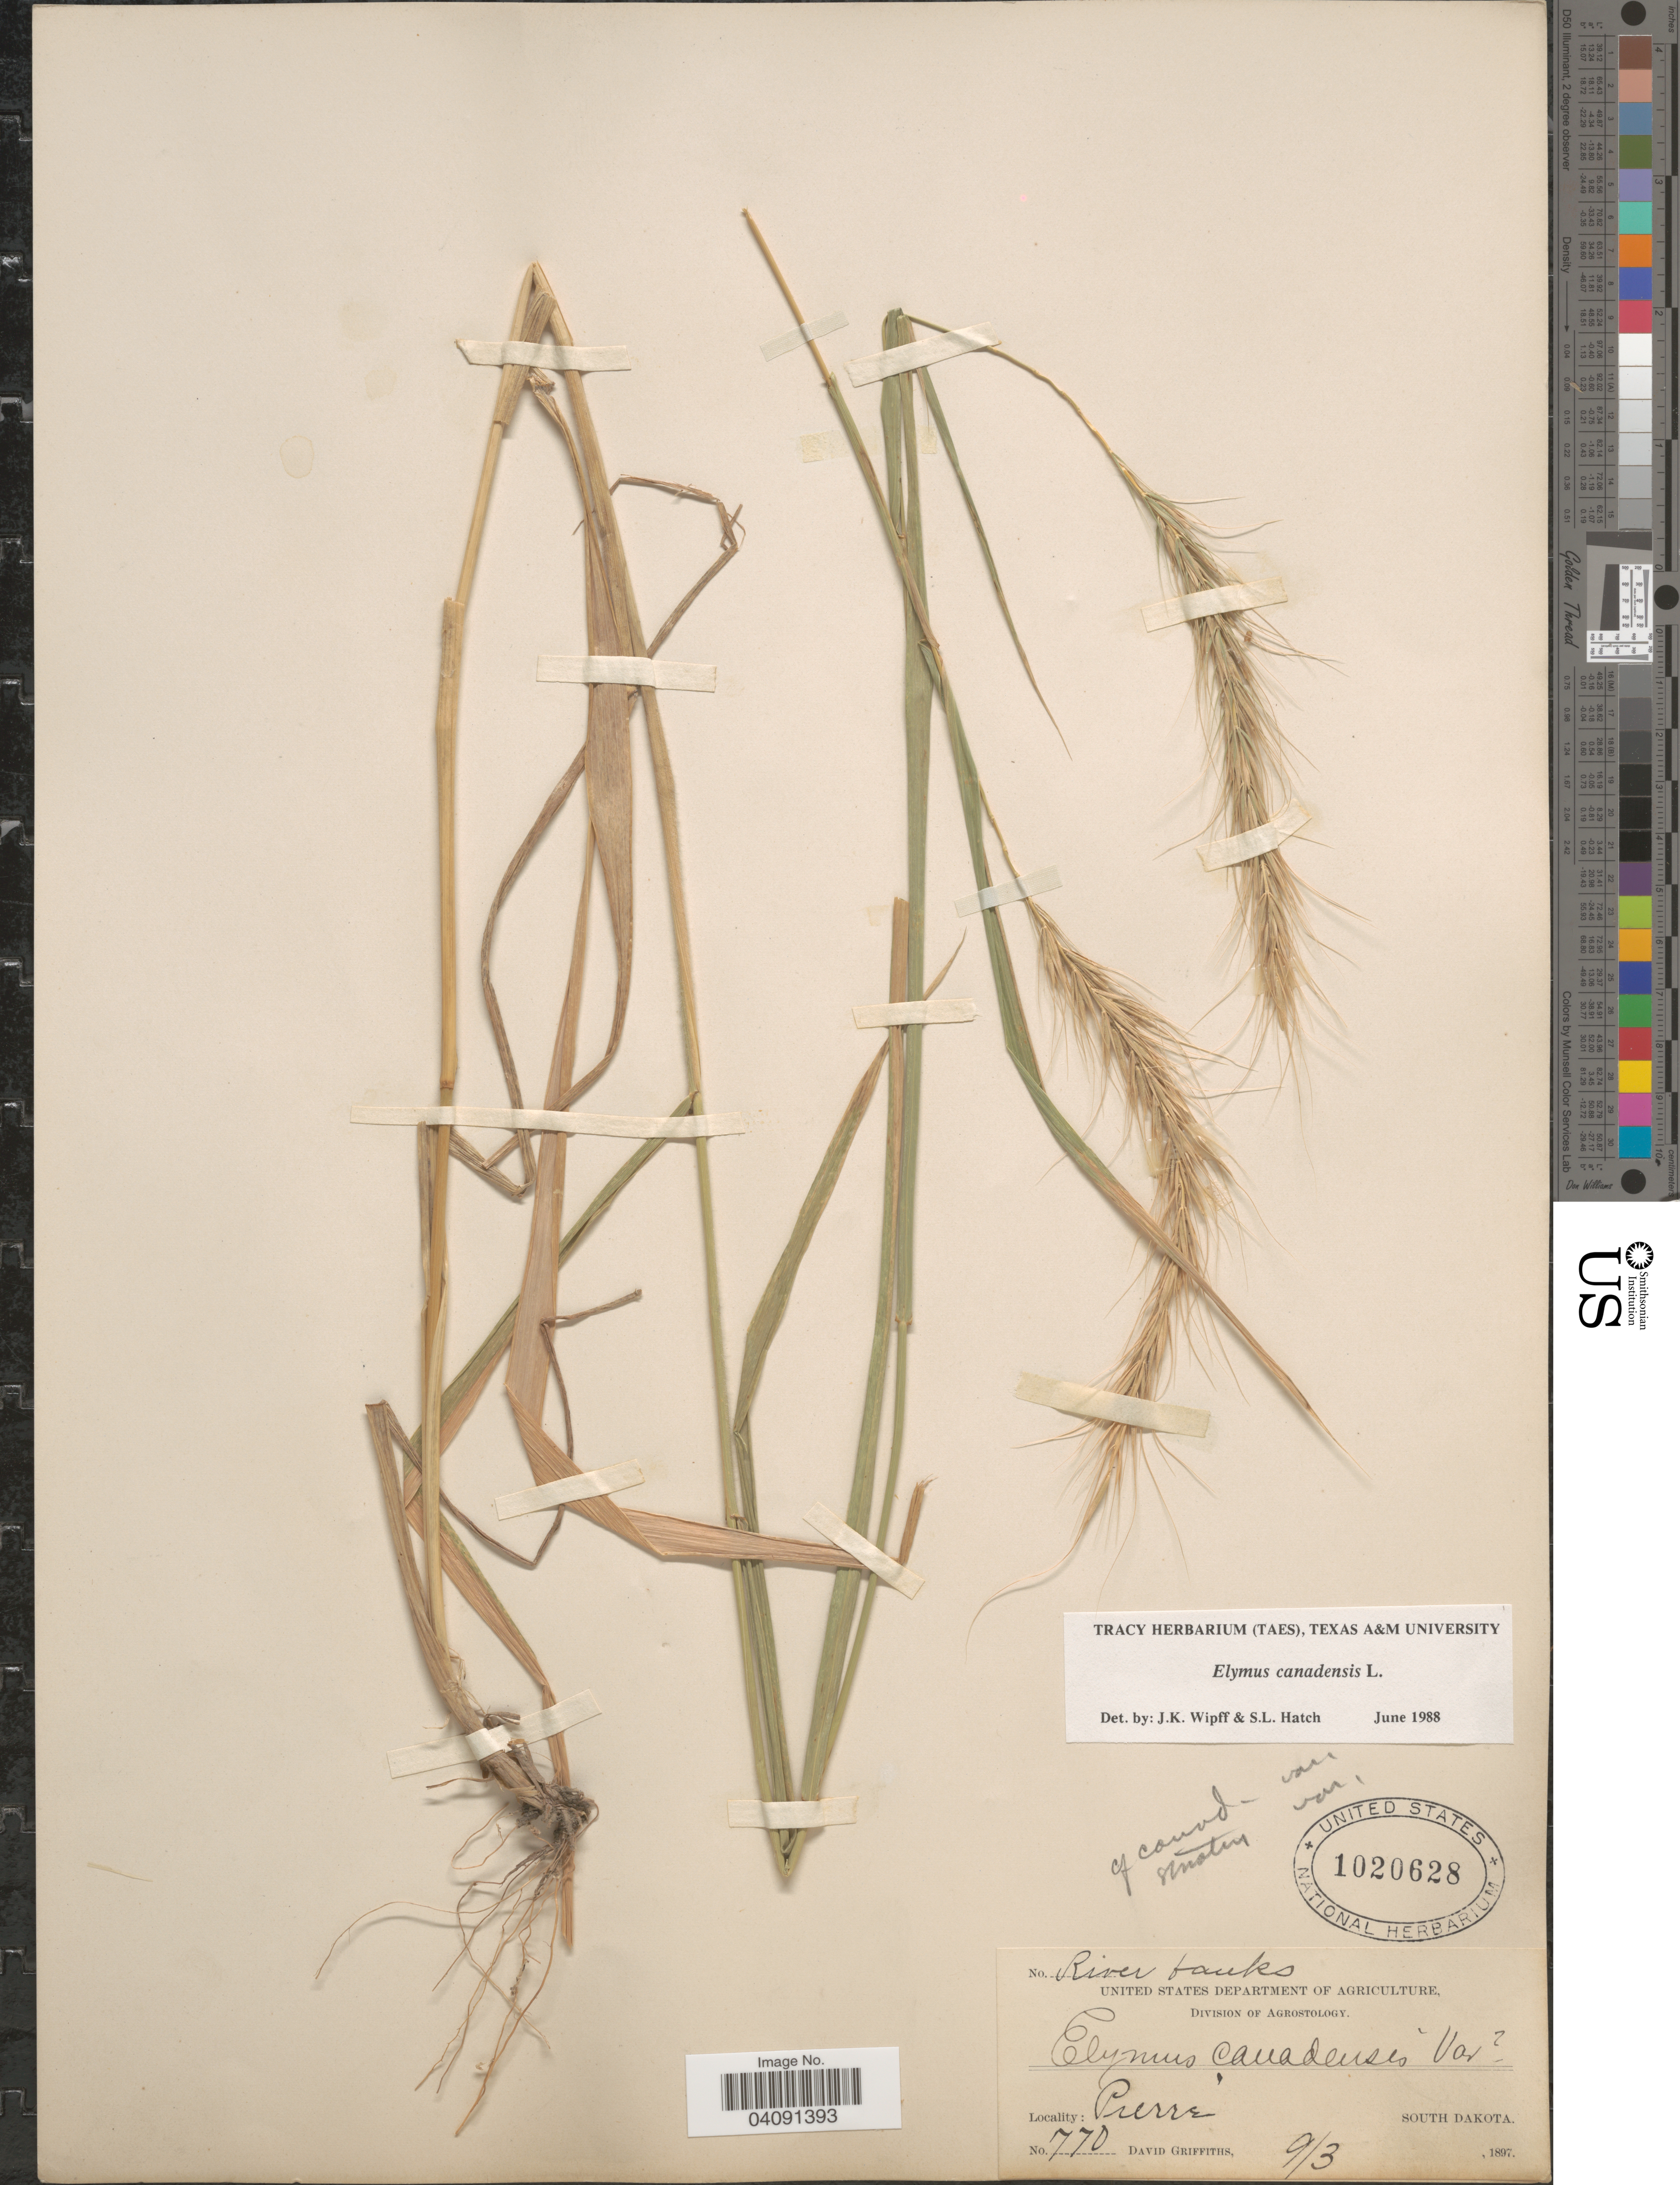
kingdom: Plantae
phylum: Tracheophyta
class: Liliopsida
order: Poales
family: Poaceae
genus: Elymus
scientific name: Elymus canadensis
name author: L.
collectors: D. Griffiths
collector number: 770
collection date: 1897-09-03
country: United States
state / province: South Dakota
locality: Pierre.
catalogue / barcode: US 1020628